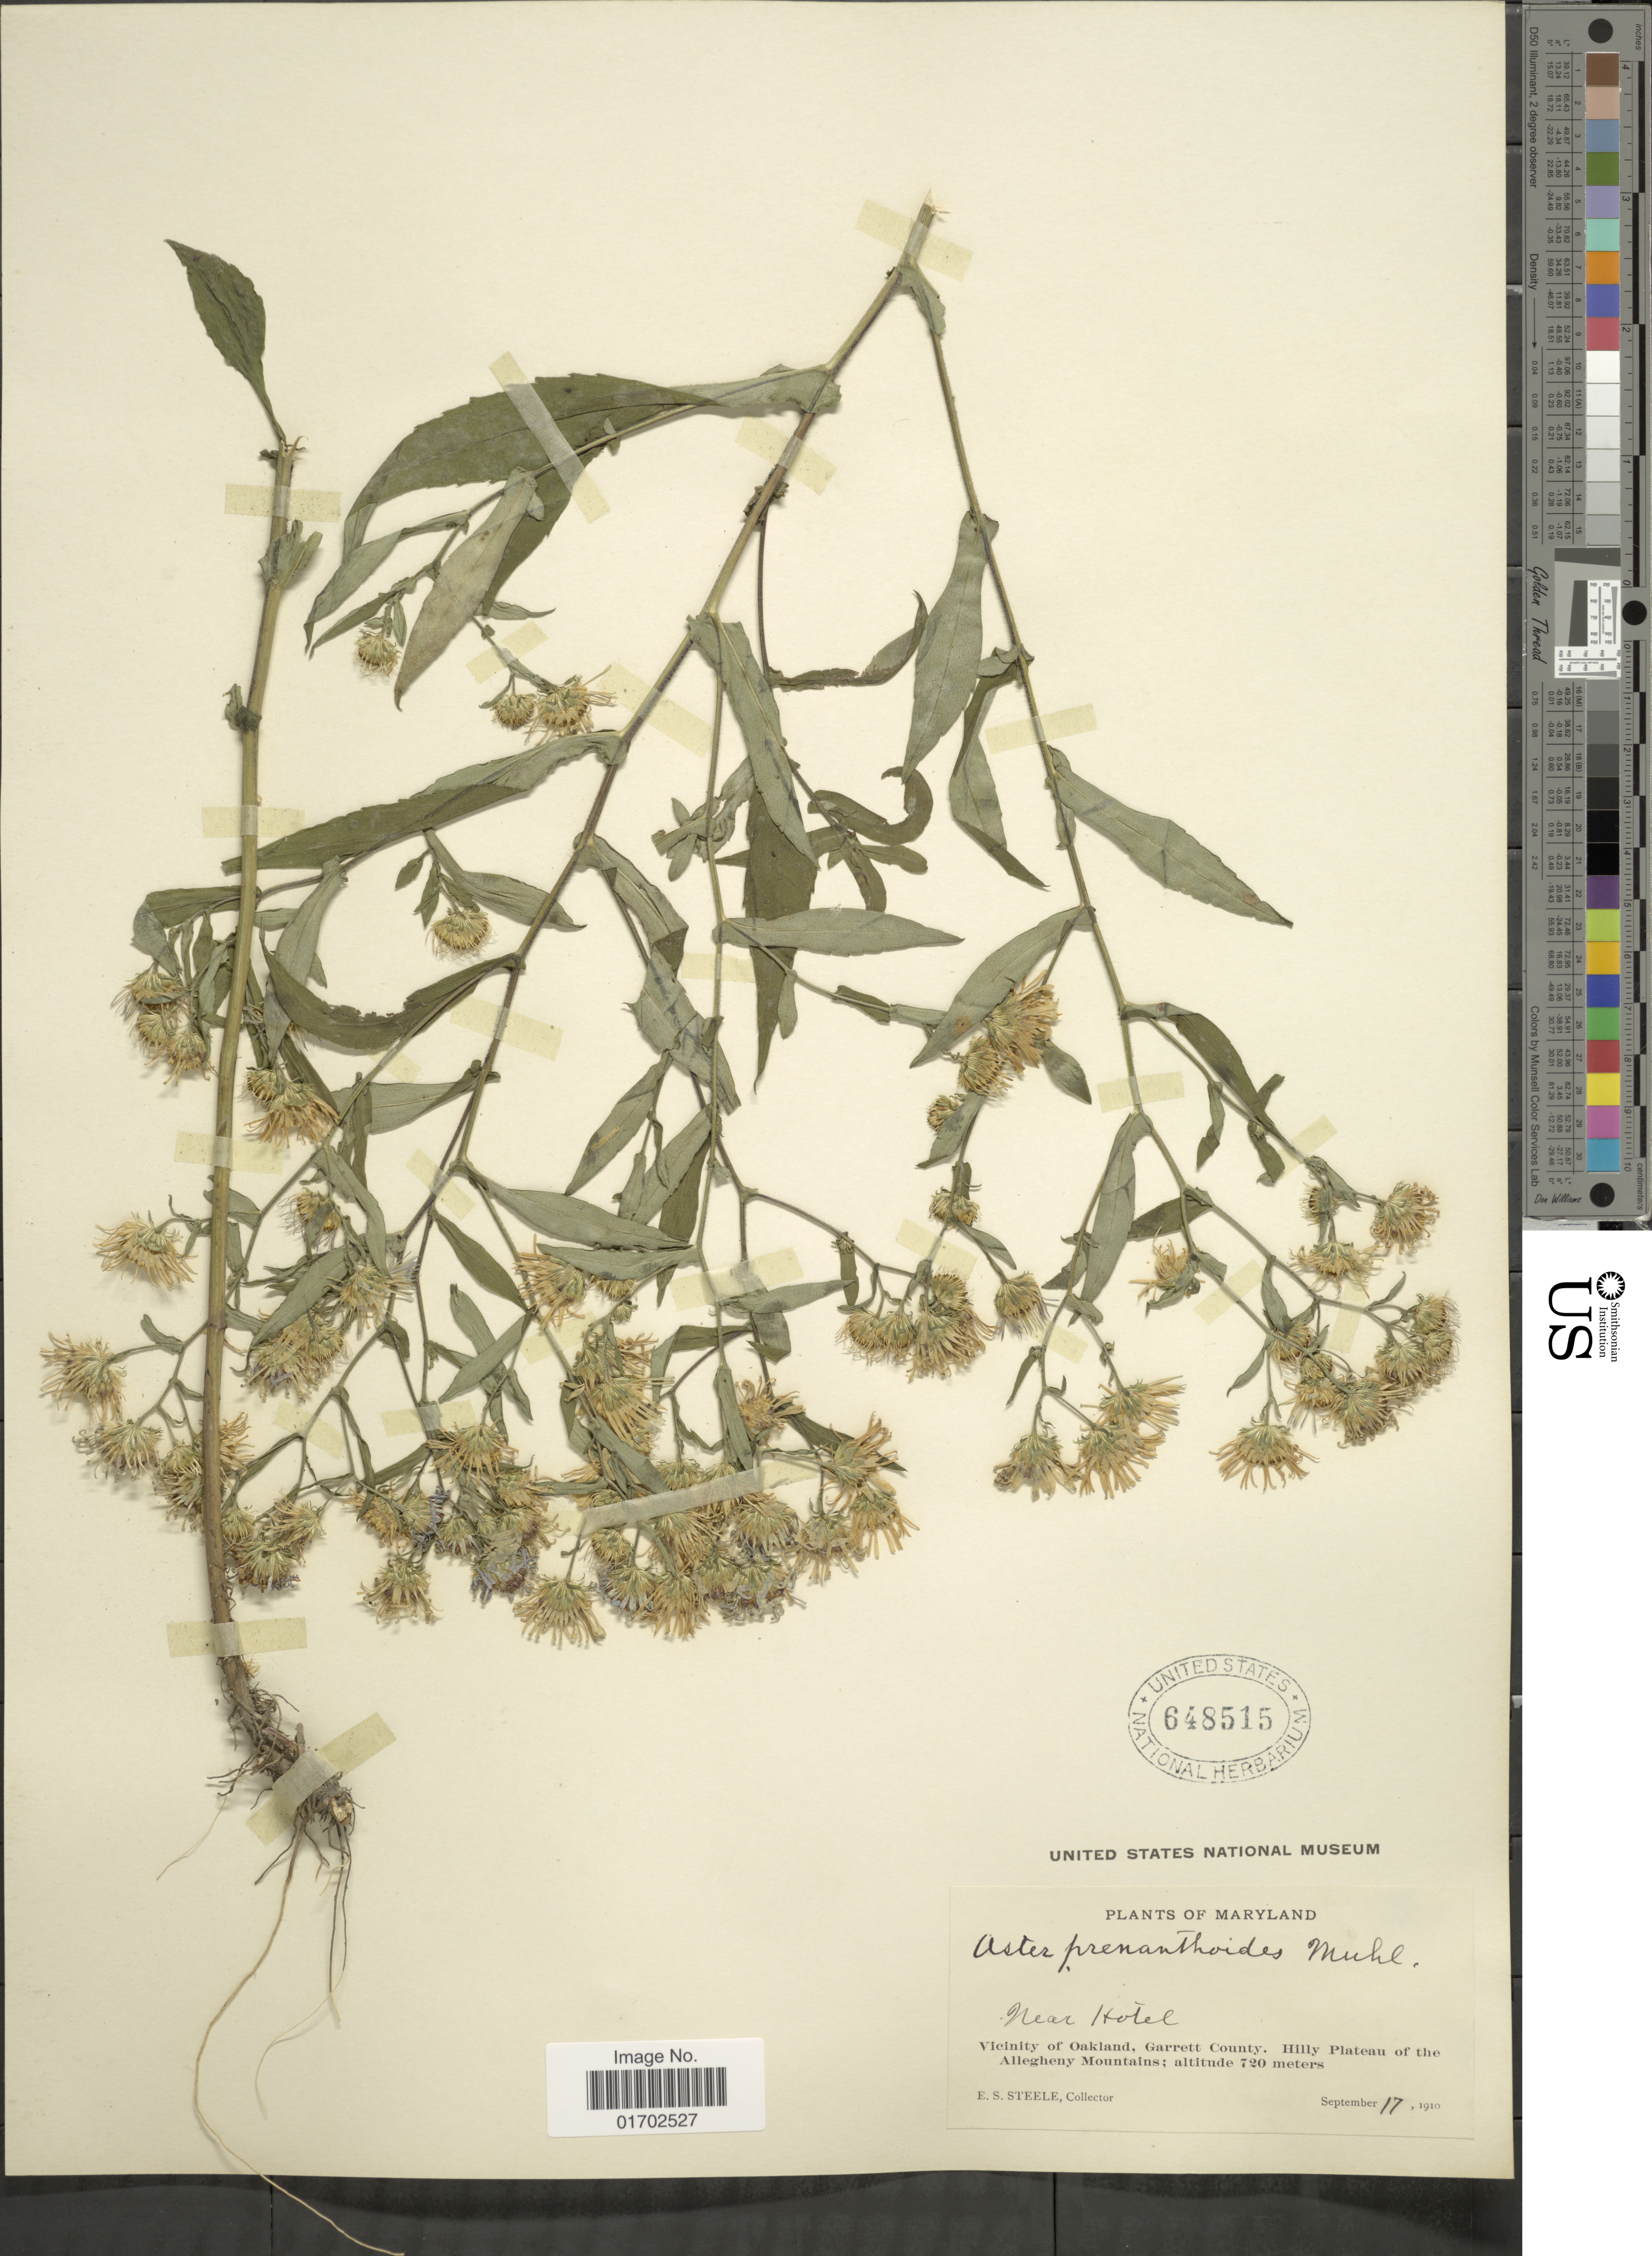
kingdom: Plantae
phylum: Tracheophyta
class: Magnoliopsida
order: Asterales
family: Asteraceae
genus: Symphyotrichum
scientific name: Symphyotrichum prenanthoides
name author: (Muhl. ex Willd.) G.L. Nesom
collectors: E. Steele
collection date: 1910-09-17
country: United States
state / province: Maryland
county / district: Garrett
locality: Maryland. Near Hotel. Vicinity of oakland, Garrett County, Hilly Plateau of the Allegheny Mountains.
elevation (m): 720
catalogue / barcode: US 648515